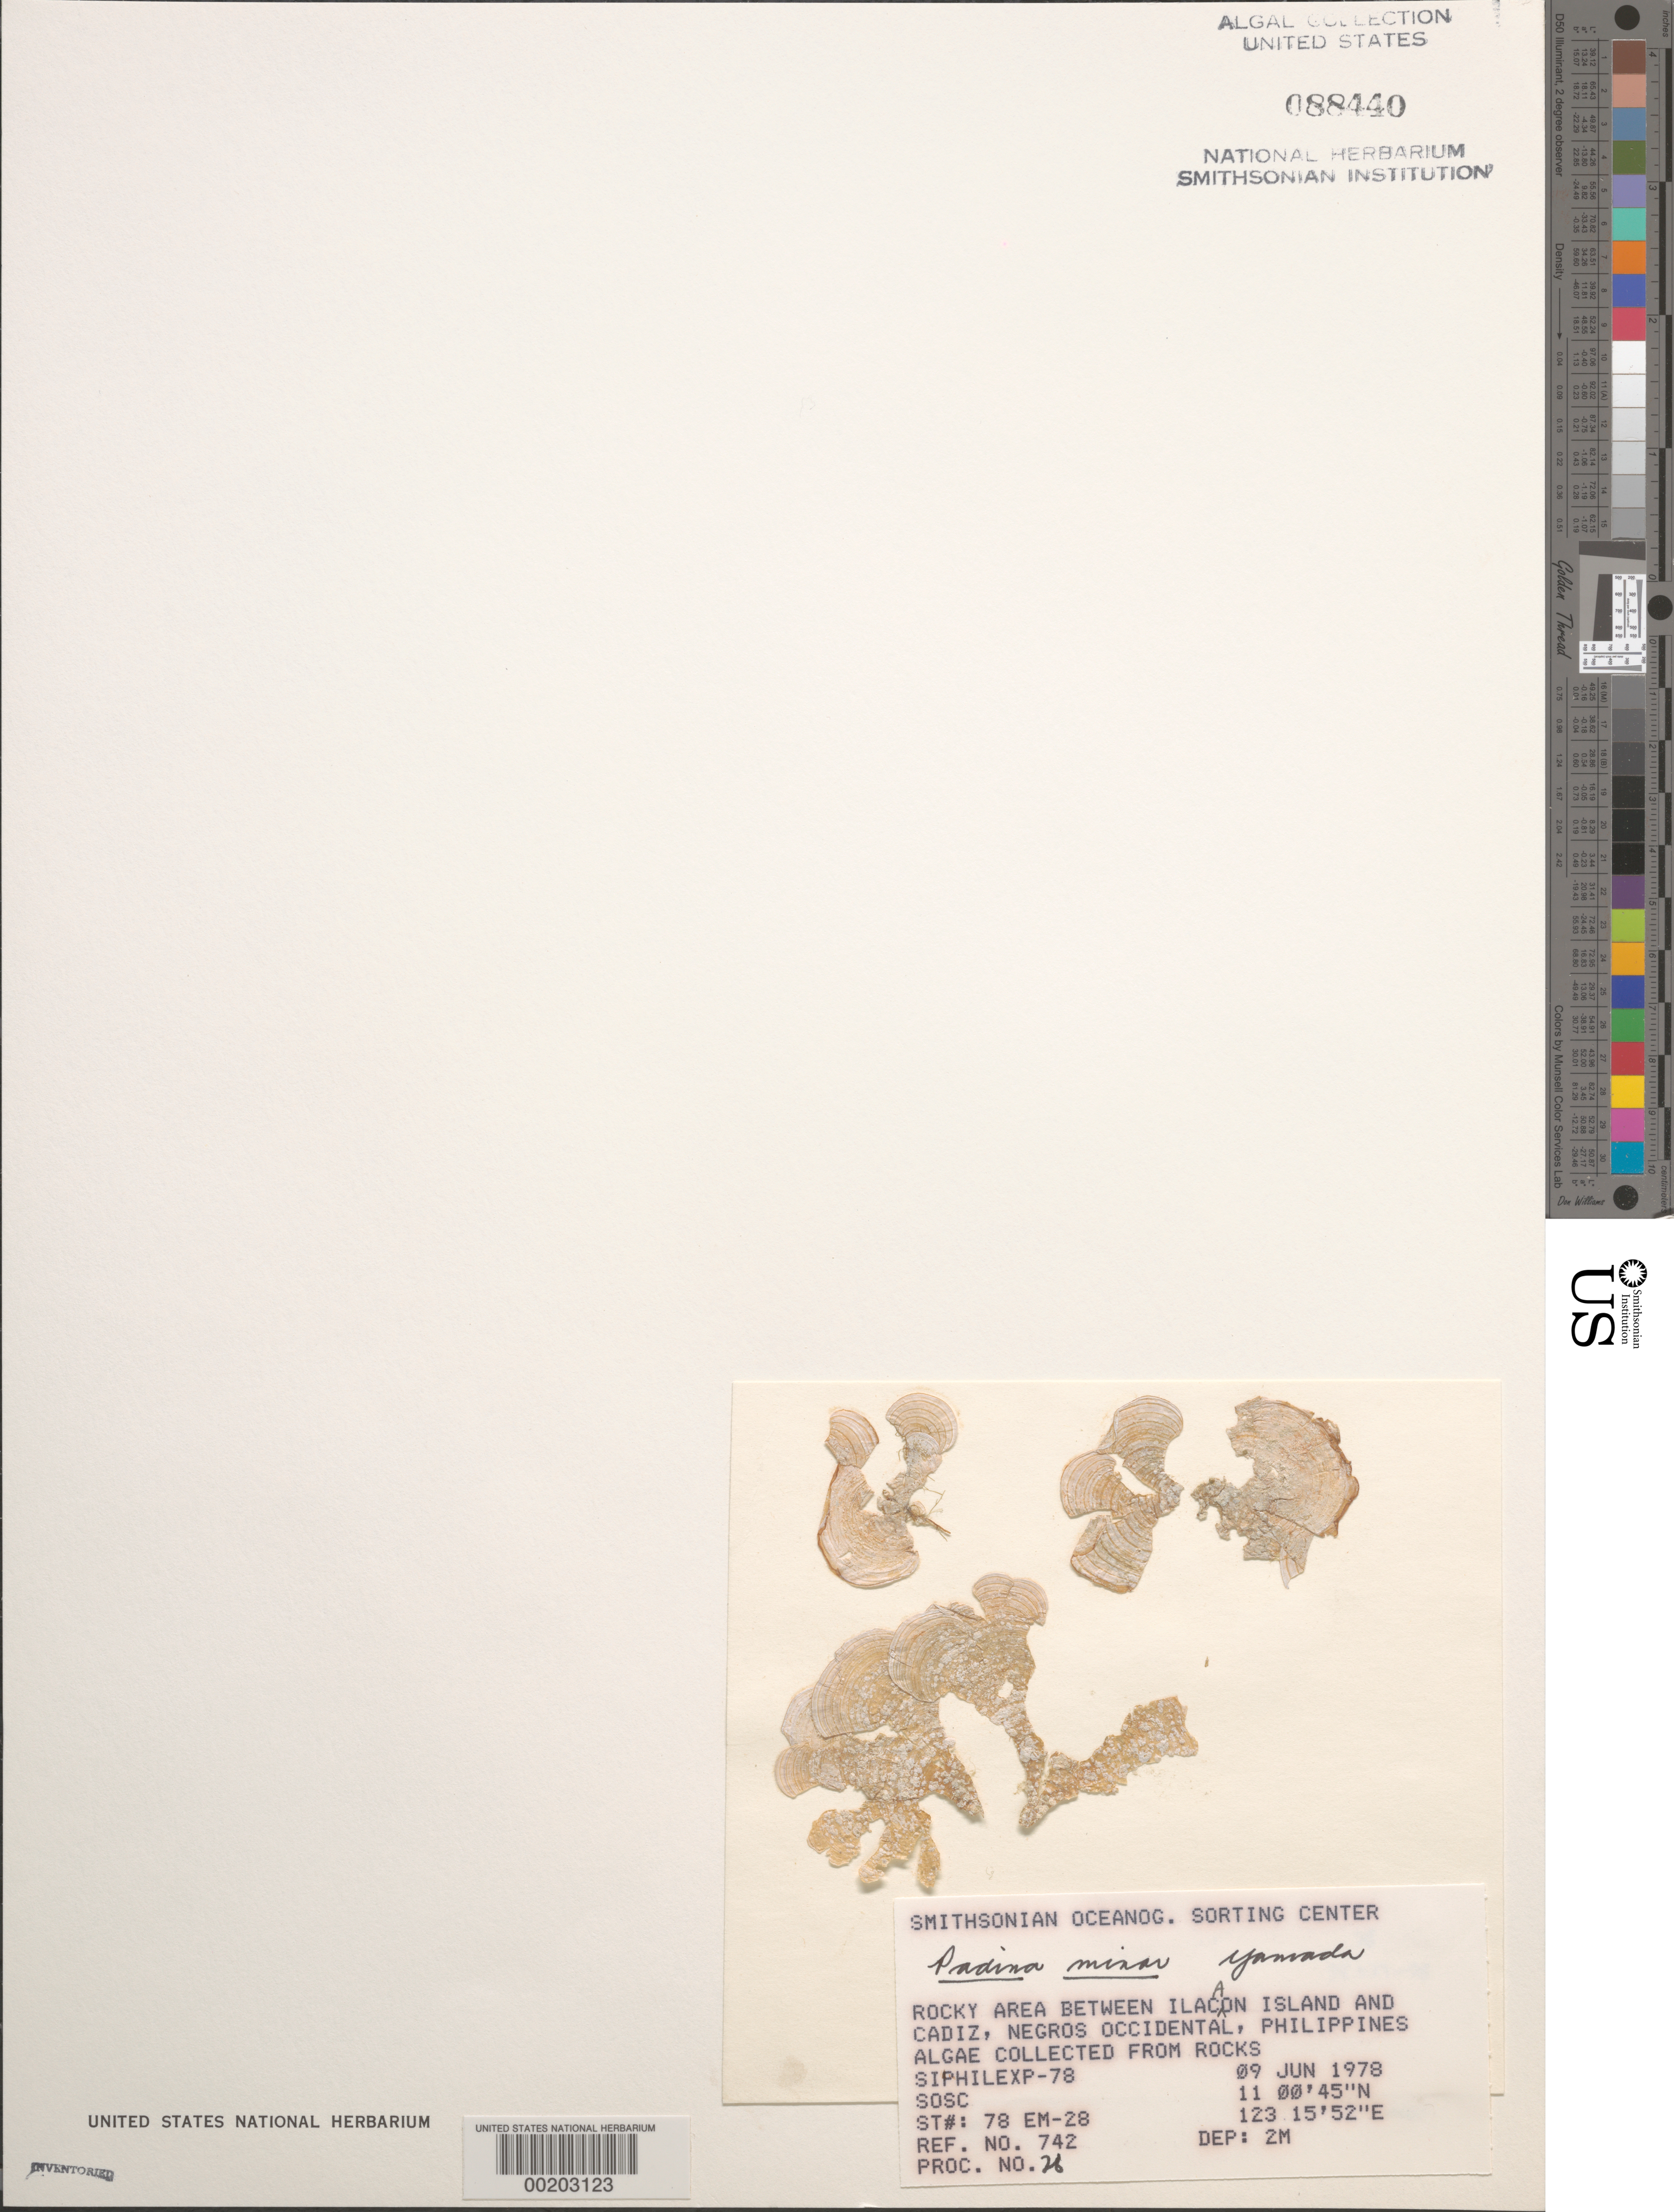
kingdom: Chromista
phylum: Ochrophyta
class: Phaeophyceae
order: Dictyotales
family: Dictyotaceae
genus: Padina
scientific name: Padina minor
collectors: SOSC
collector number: Station 78 Em-28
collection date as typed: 09 Jun 1978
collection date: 1978-06-09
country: Philippines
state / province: Western Visayas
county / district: Negros Occidental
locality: Between ilacaon island & cadiz, negros occidental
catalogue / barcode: US 88440